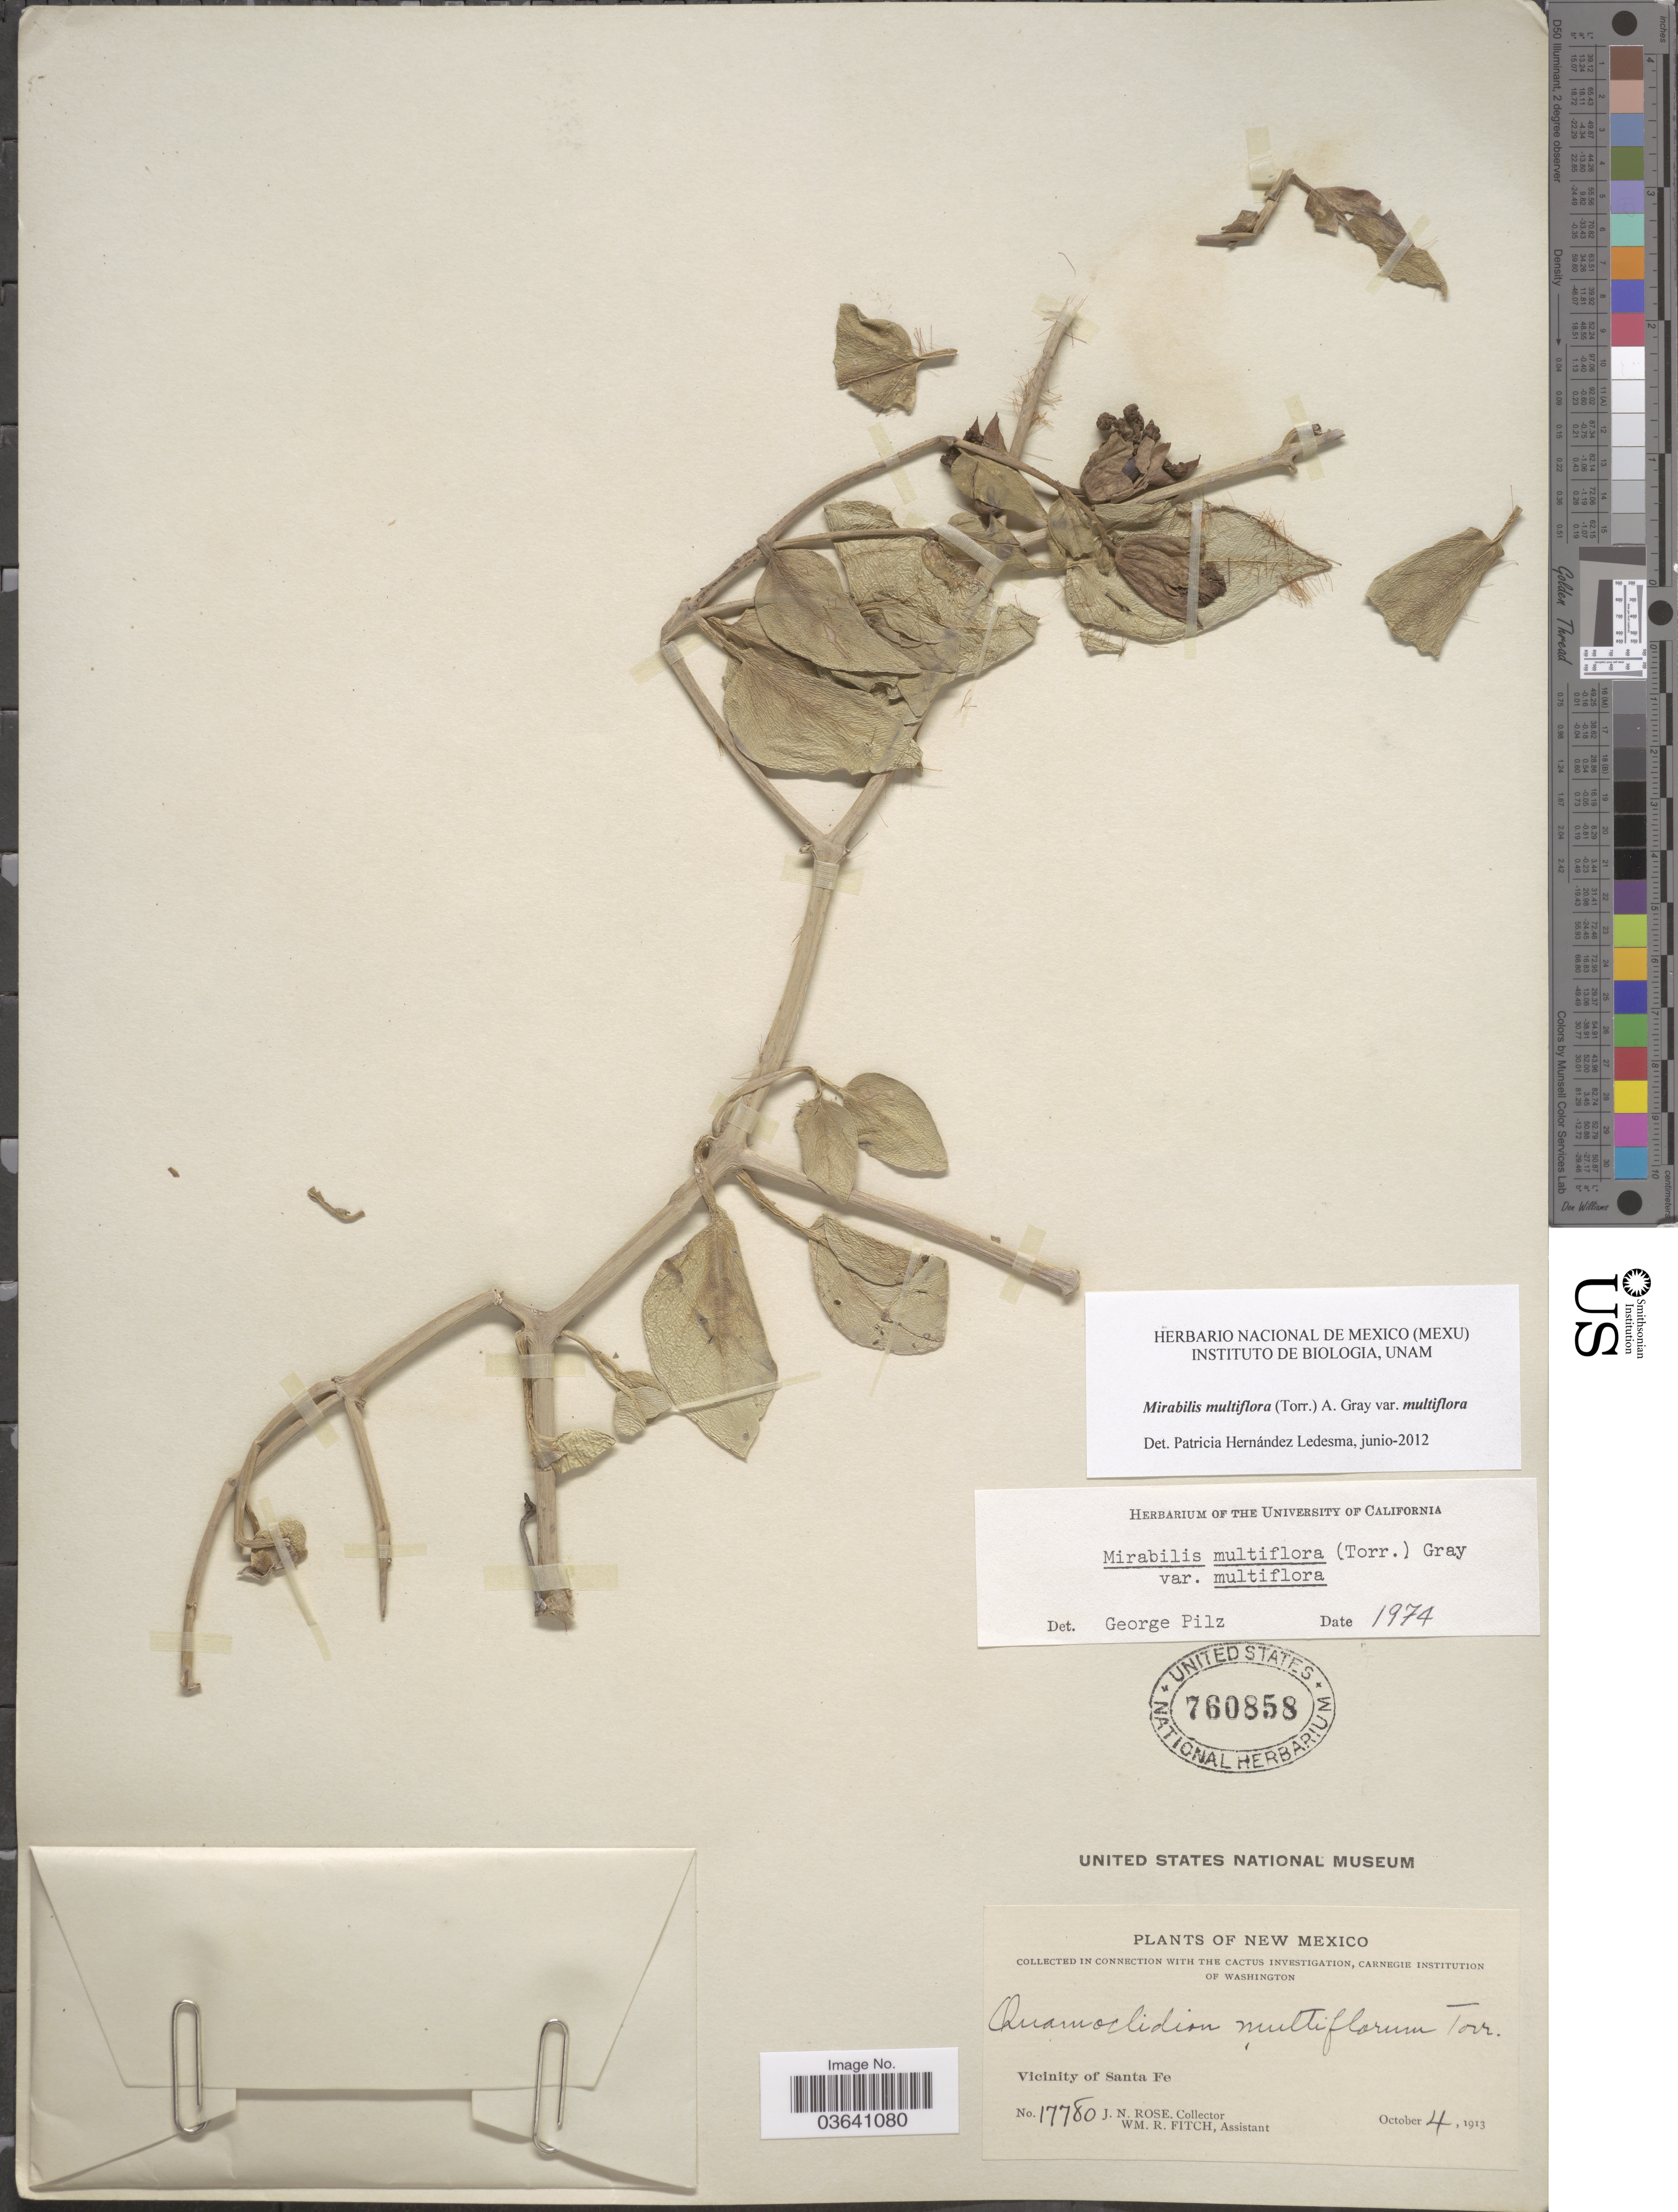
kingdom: Plantae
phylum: Tracheophyta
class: Magnoliopsida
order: Caryophyllales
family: Nyctaginaceae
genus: Mirabilis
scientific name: Mirabilis multiflora var. multiflora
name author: (Torr.) A. Gray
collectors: J. N. Rose & W. R. Fitch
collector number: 17780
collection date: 1913-10-04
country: United States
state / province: New Mexico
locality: Vicinity of Santa Fe.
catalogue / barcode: US 760858